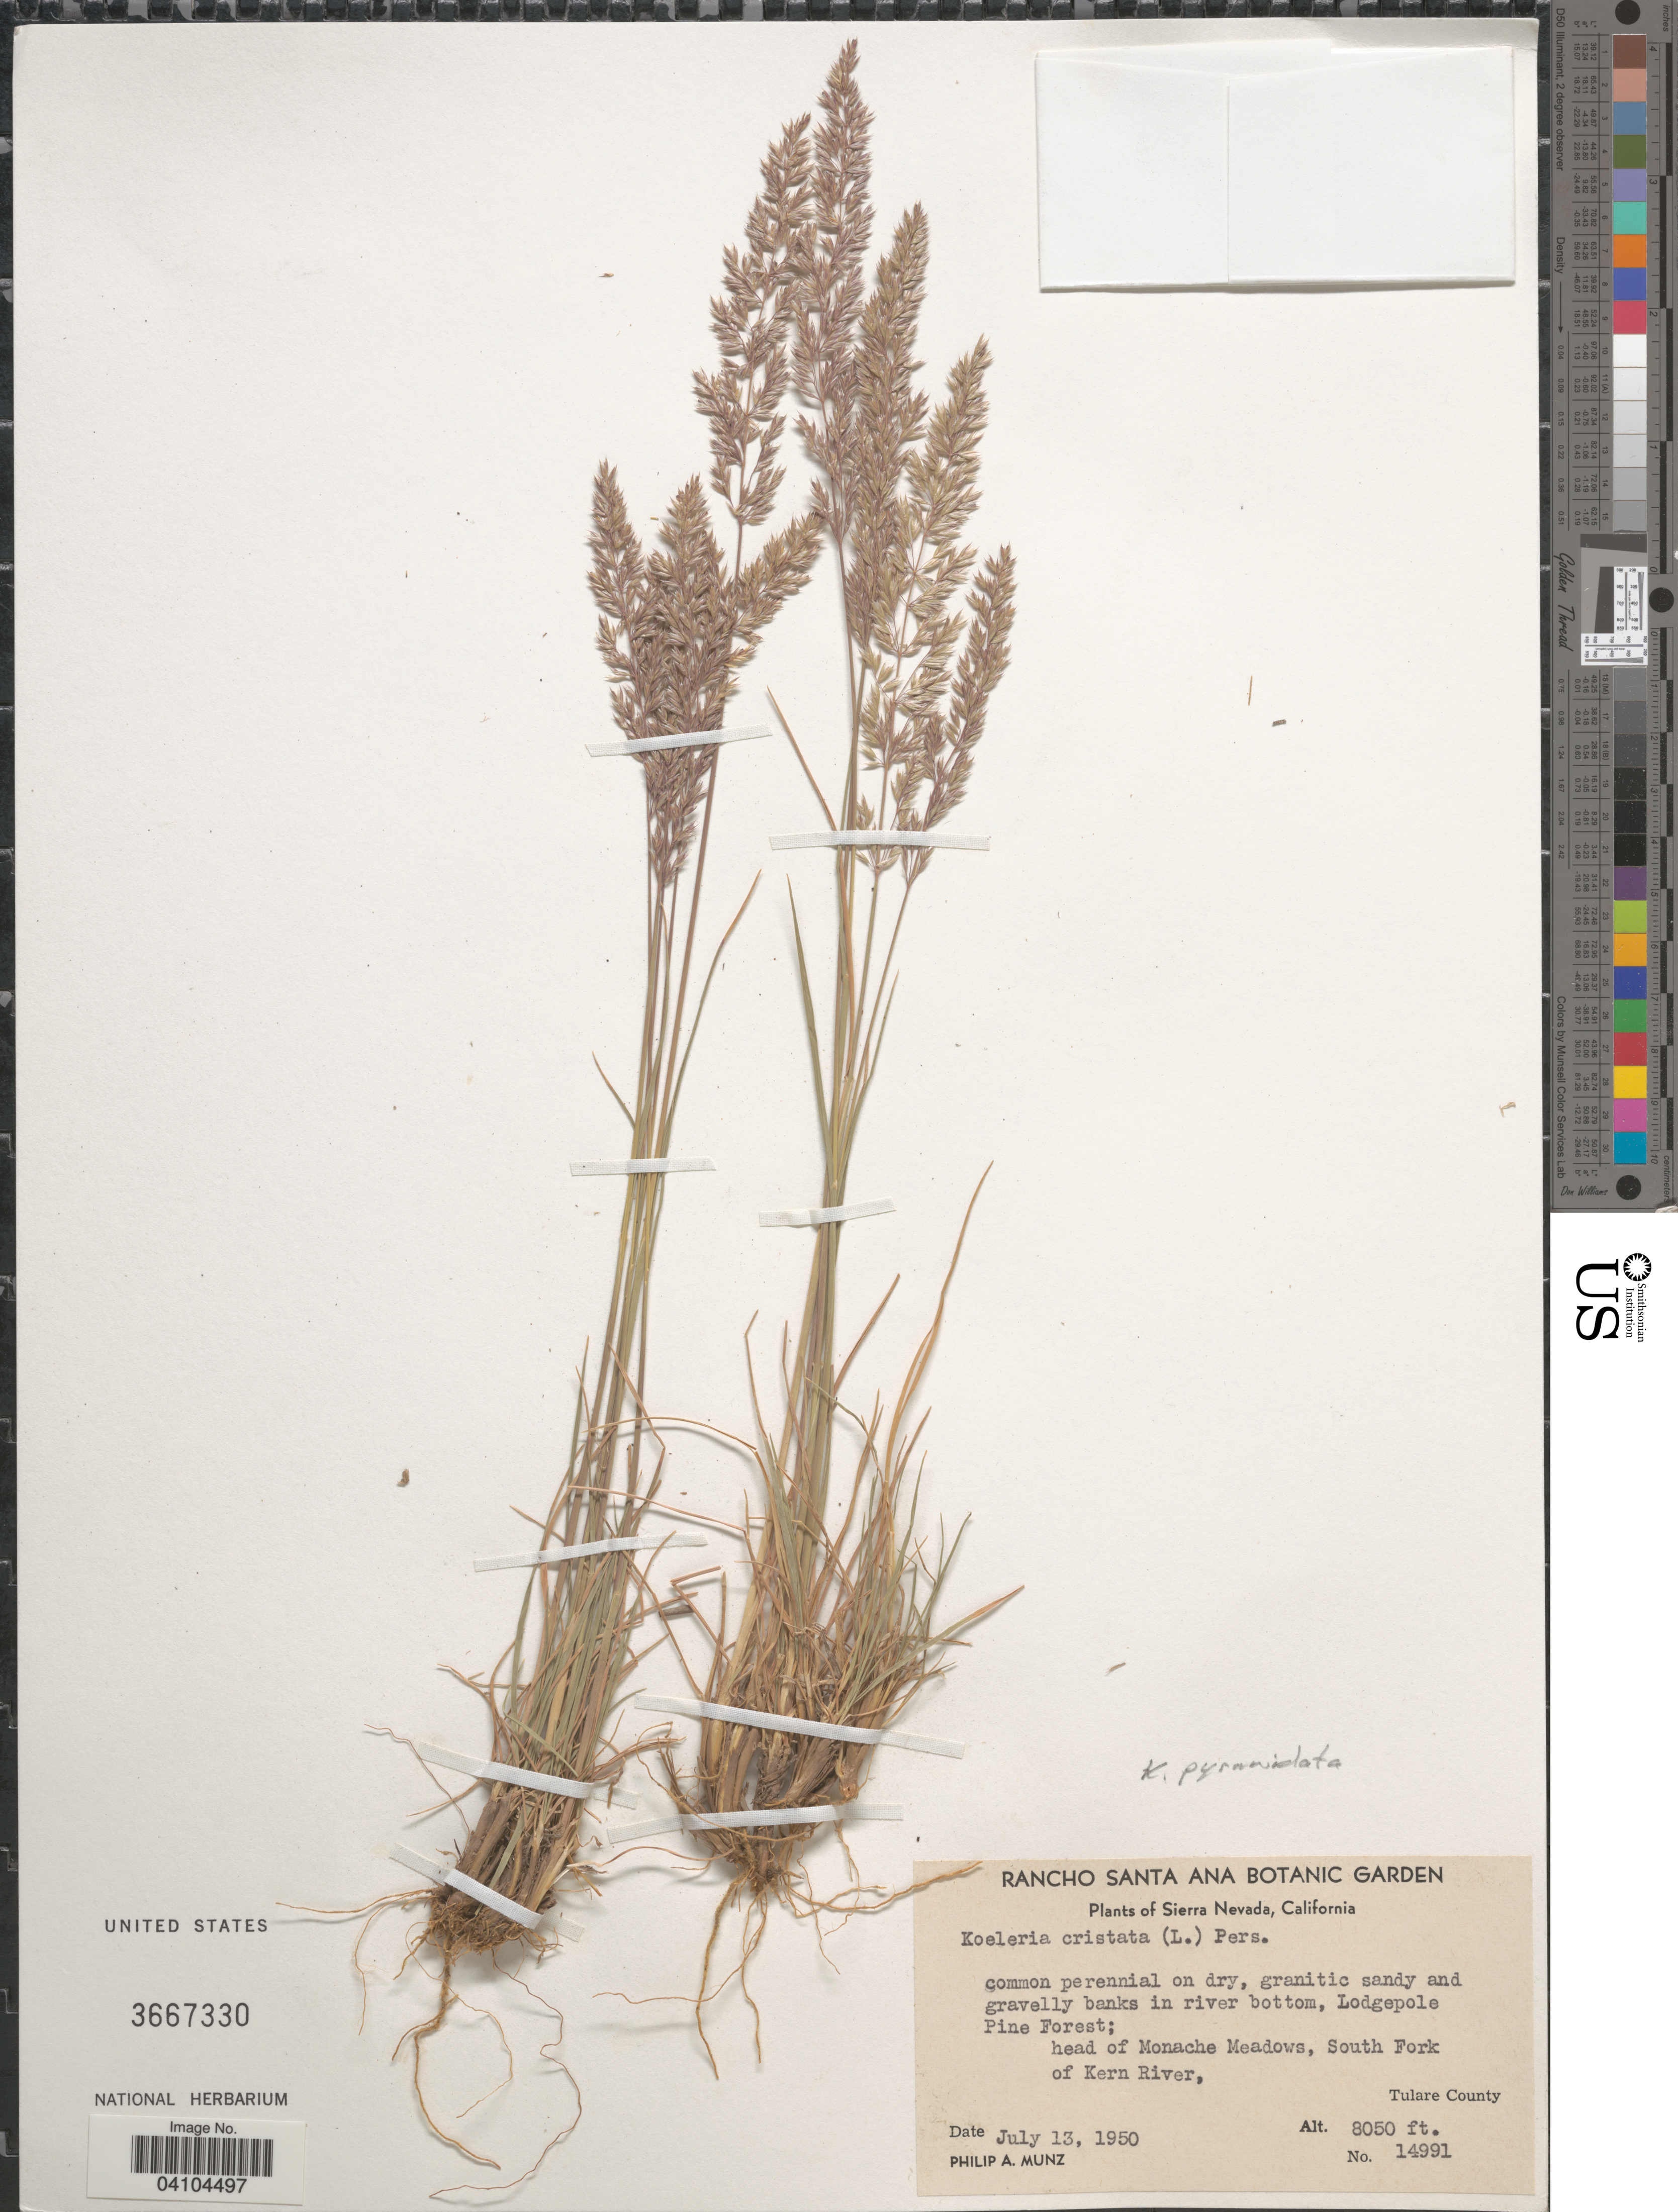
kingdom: Plantae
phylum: Tracheophyta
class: Liliopsida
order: Poales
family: Poaceae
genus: Koeleria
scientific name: Koeleria pyramidata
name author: (Lam.) P. Beauv.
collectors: P. A. Munz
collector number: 14991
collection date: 1950-07-13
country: United States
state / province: California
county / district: Tulare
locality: Sierra Nevada. Lodgepole Pine Forest; head of Monache Meadows, South Fork of Kern River, Tulare County.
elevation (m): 2454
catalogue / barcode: US 3667330